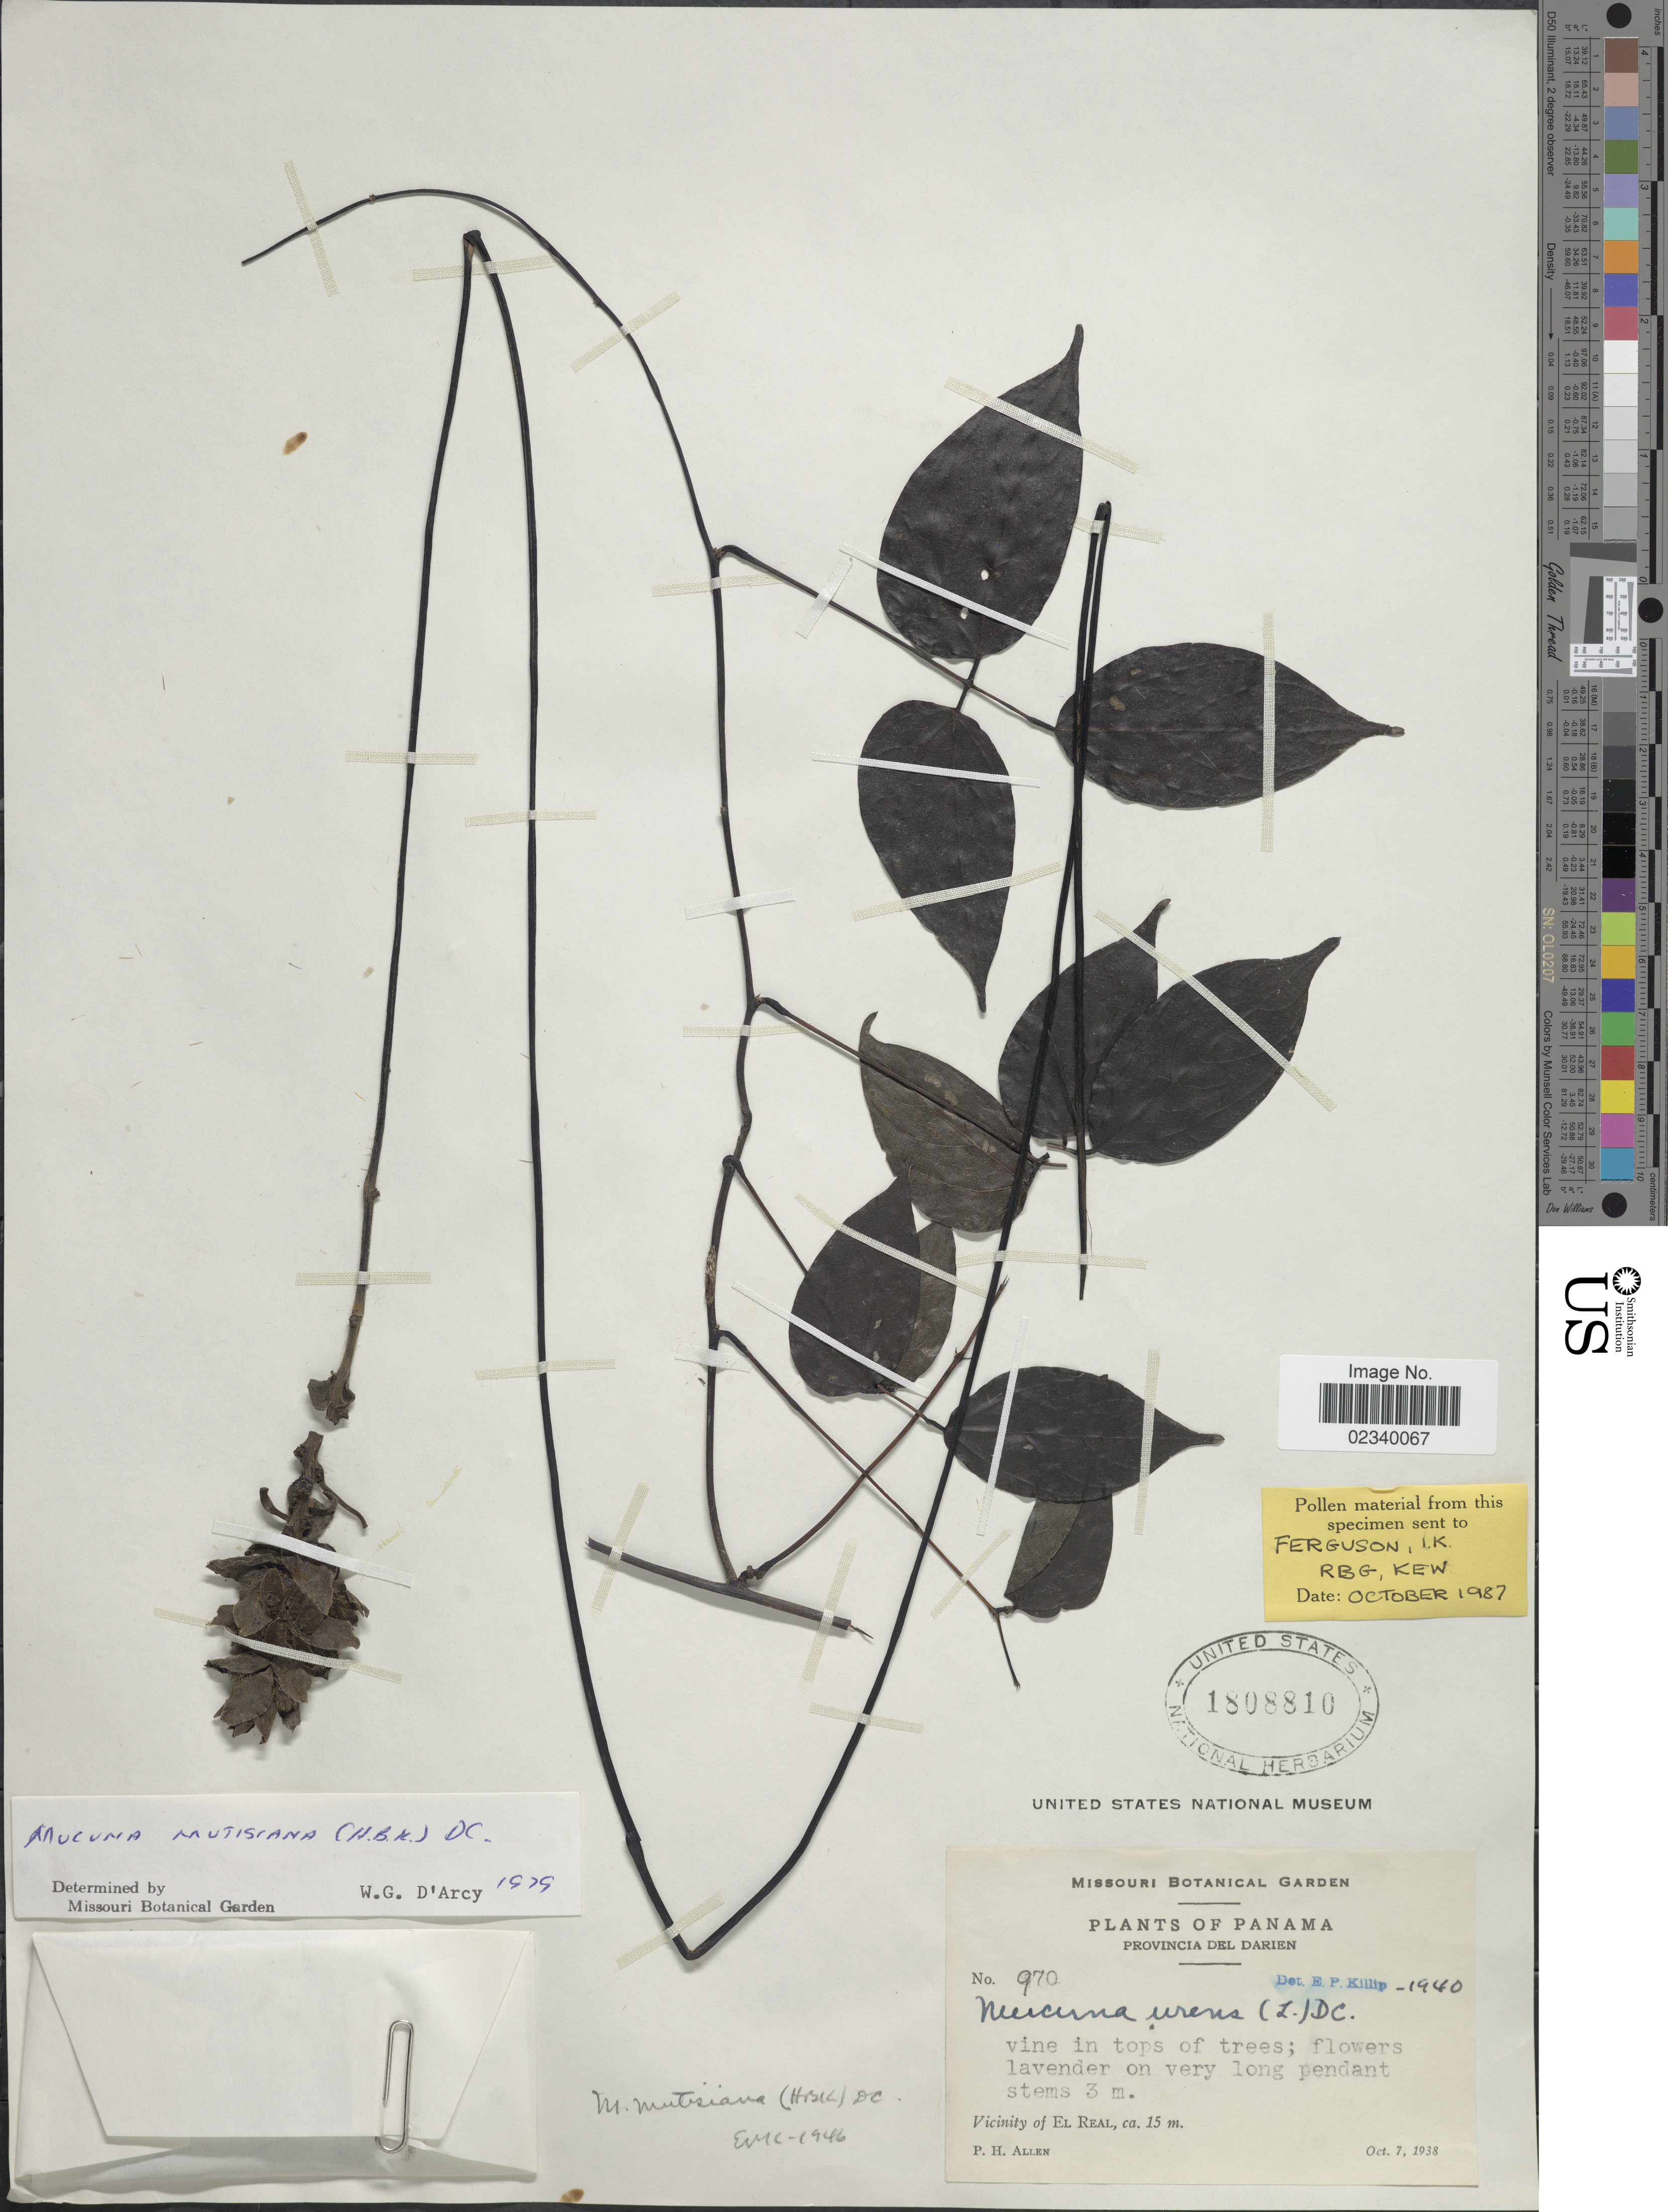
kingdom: Plantae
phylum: Tracheophyta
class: Magnoliopsida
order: Fabales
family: Fabaceae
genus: Mucuna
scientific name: Mucuna mutisiana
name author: (Kunth) DC.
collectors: P. H. Allen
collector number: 970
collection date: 1938-10-07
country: Panama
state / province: Darién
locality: Vicinity of EL Real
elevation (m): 15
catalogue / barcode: US 1808810